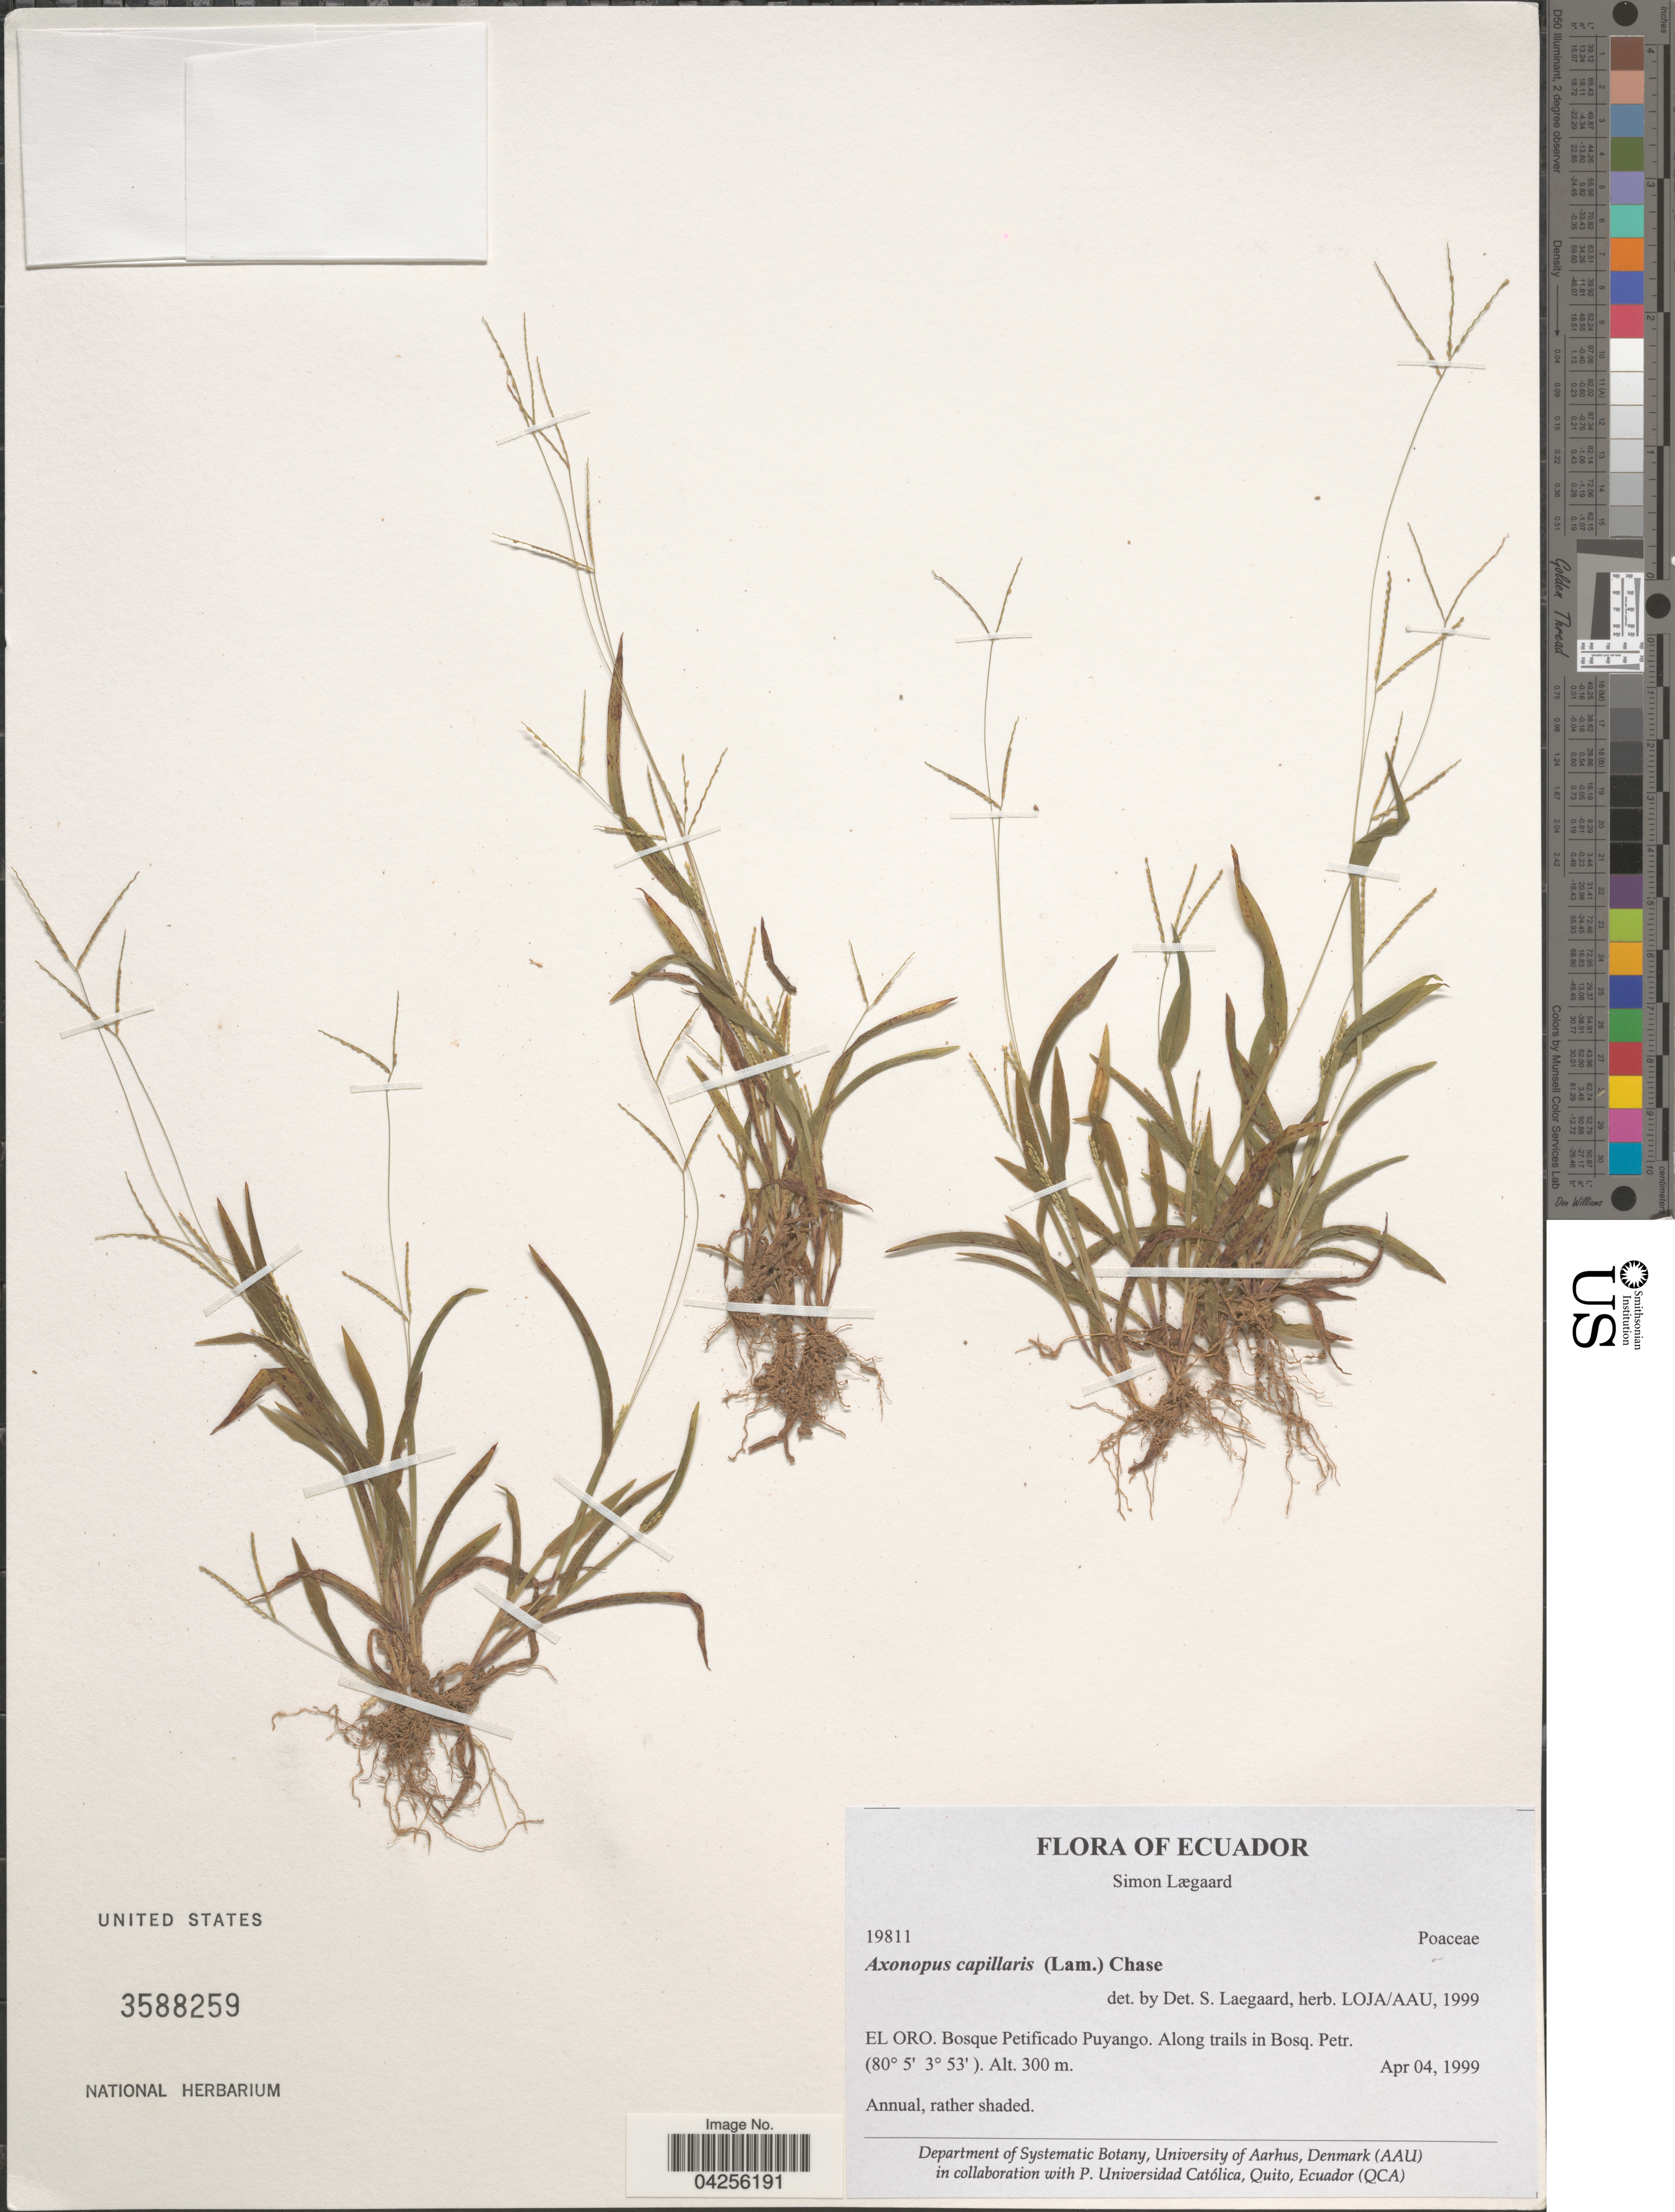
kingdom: Plantae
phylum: Tracheophyta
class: Liliopsida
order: Poales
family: Poaceae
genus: Axonopus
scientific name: Axonopus capillaris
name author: (Lam.) Chase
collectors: S. Lægaard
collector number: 19811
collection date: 1999-04-04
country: Ecuador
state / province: El Oro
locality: Bosque Petificado Puyango. Along trails in Bosq. Petr.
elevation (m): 300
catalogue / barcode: US 3588259